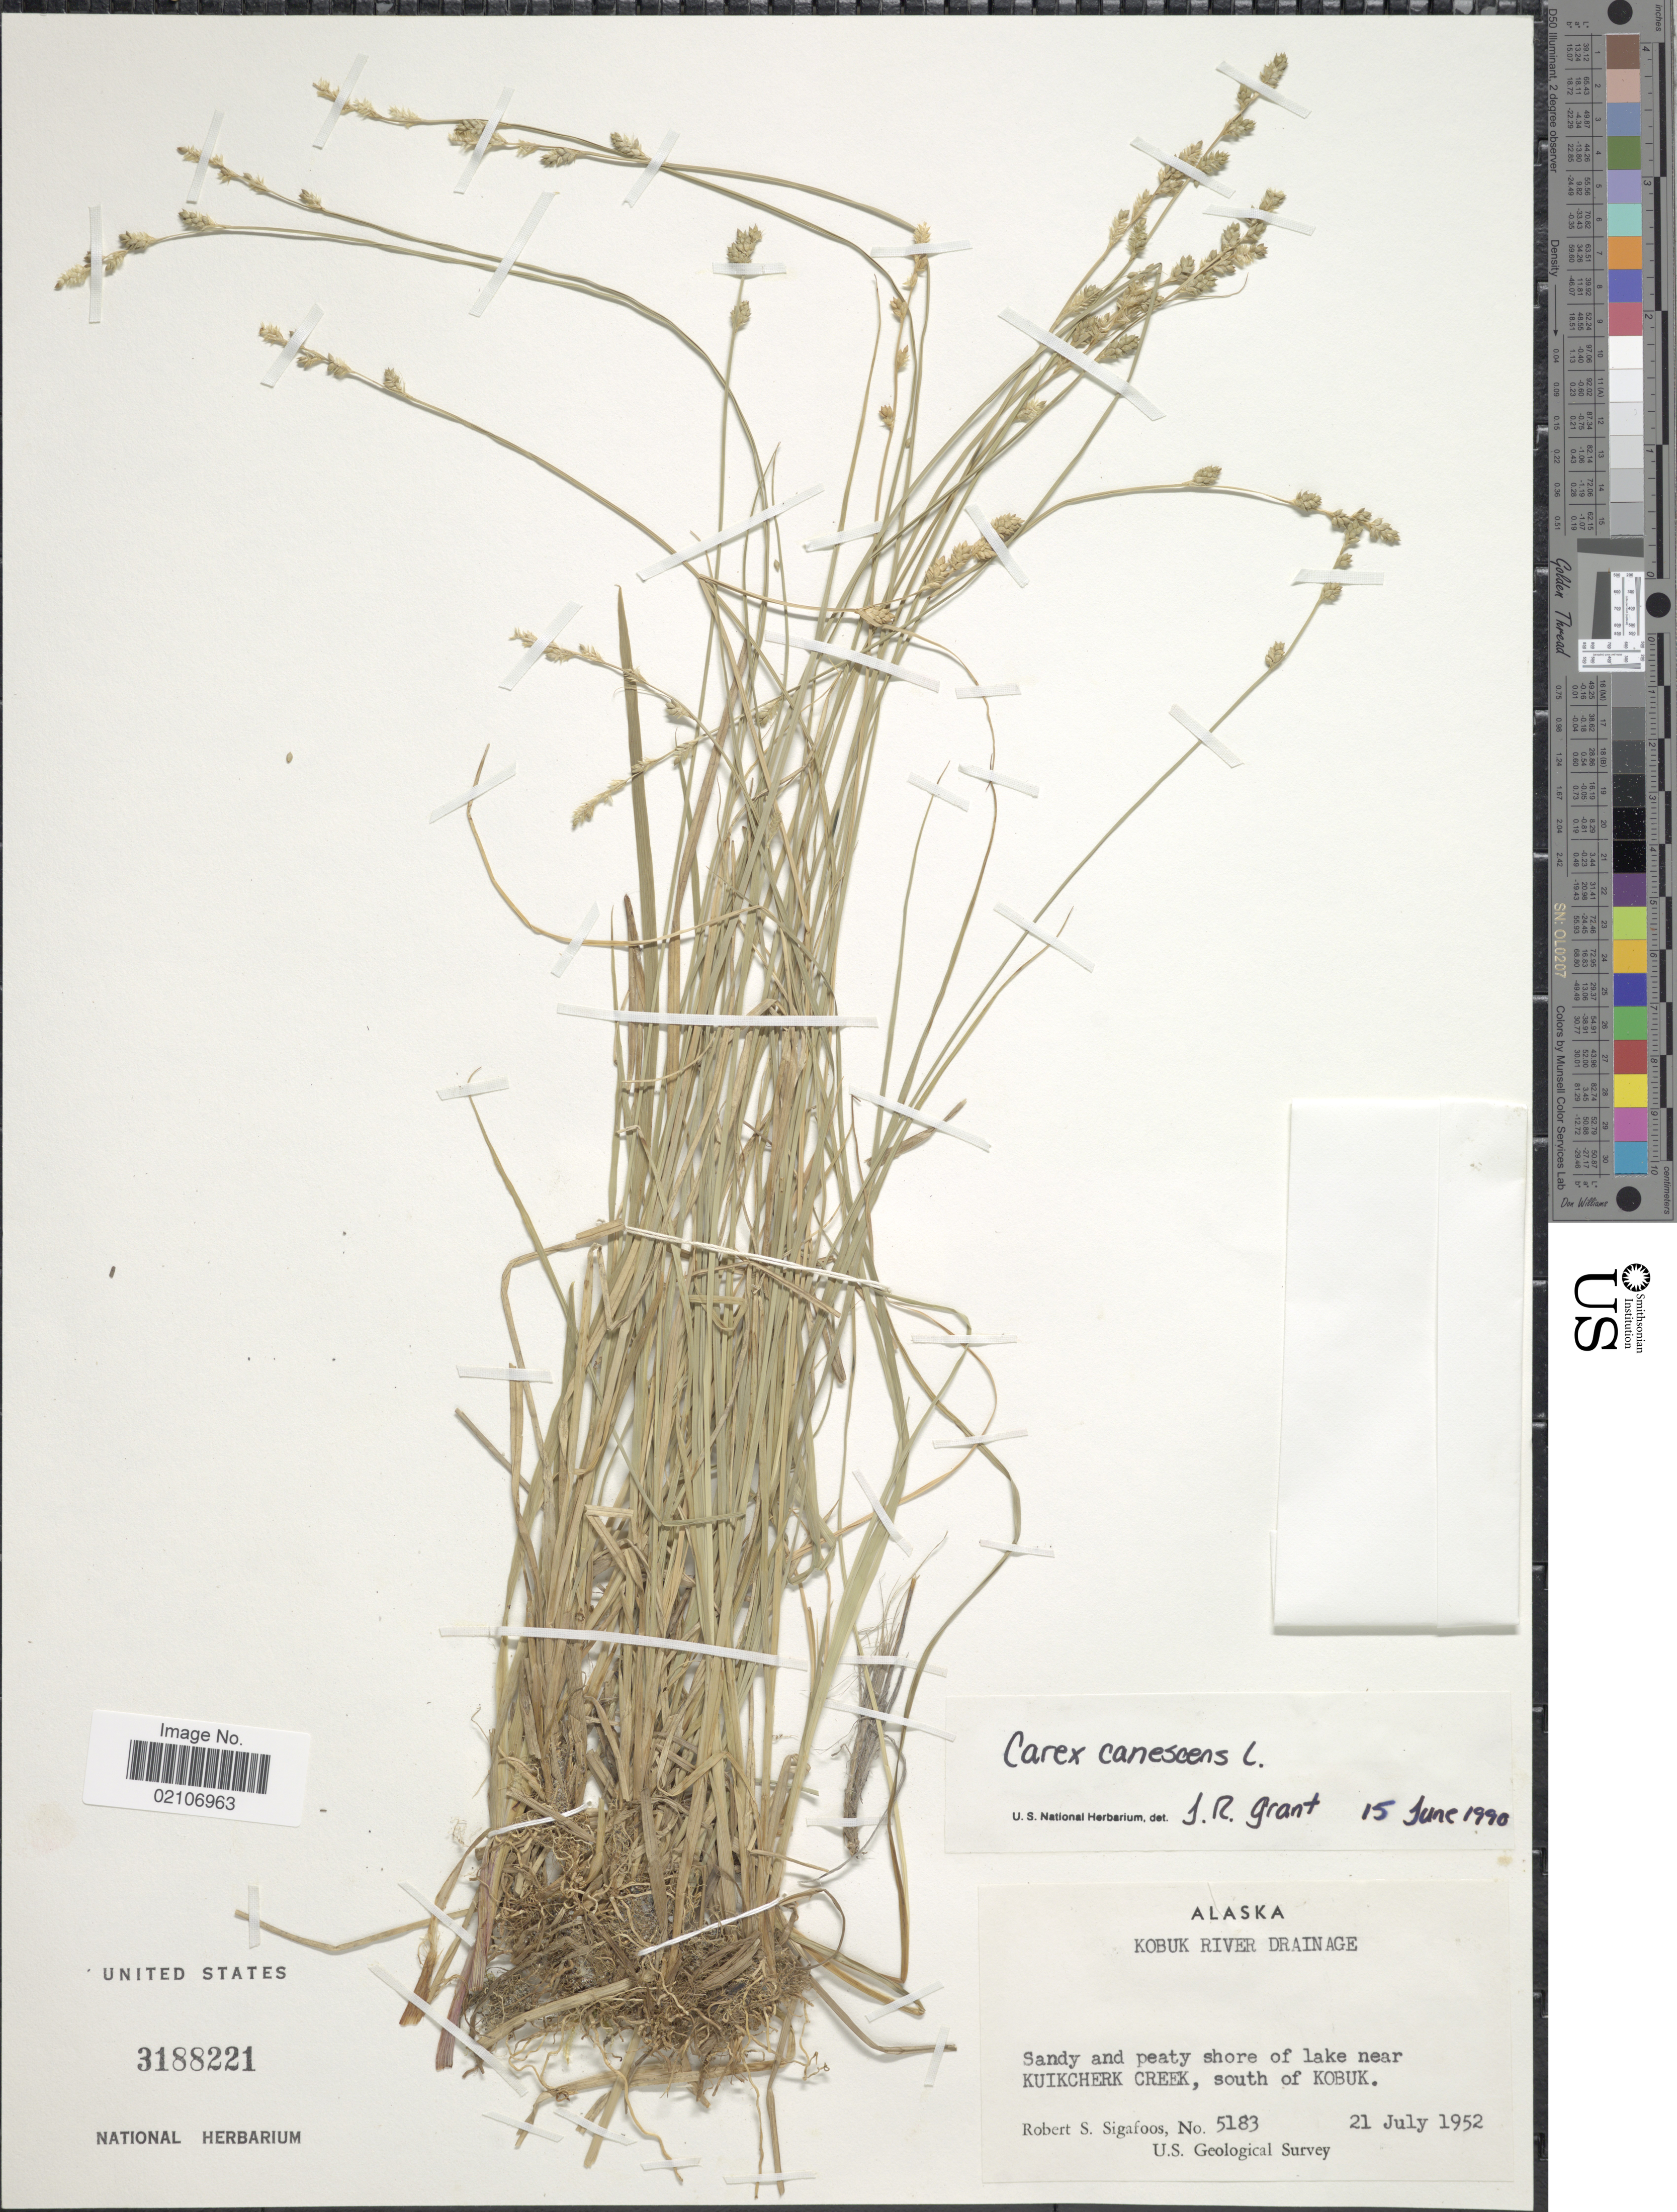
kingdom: Plantae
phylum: Tracheophyta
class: Liliopsida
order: Poales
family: Cyperaceae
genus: Carex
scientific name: Carex canescens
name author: L.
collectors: R. Sigafoos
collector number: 5183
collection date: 1952-07-21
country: United States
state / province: Alaska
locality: Alaska. Kobuk River Drainage. Sandy and peaty shore of lake near Kuikcherk Creek, south of Kobuk.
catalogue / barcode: US 3188221